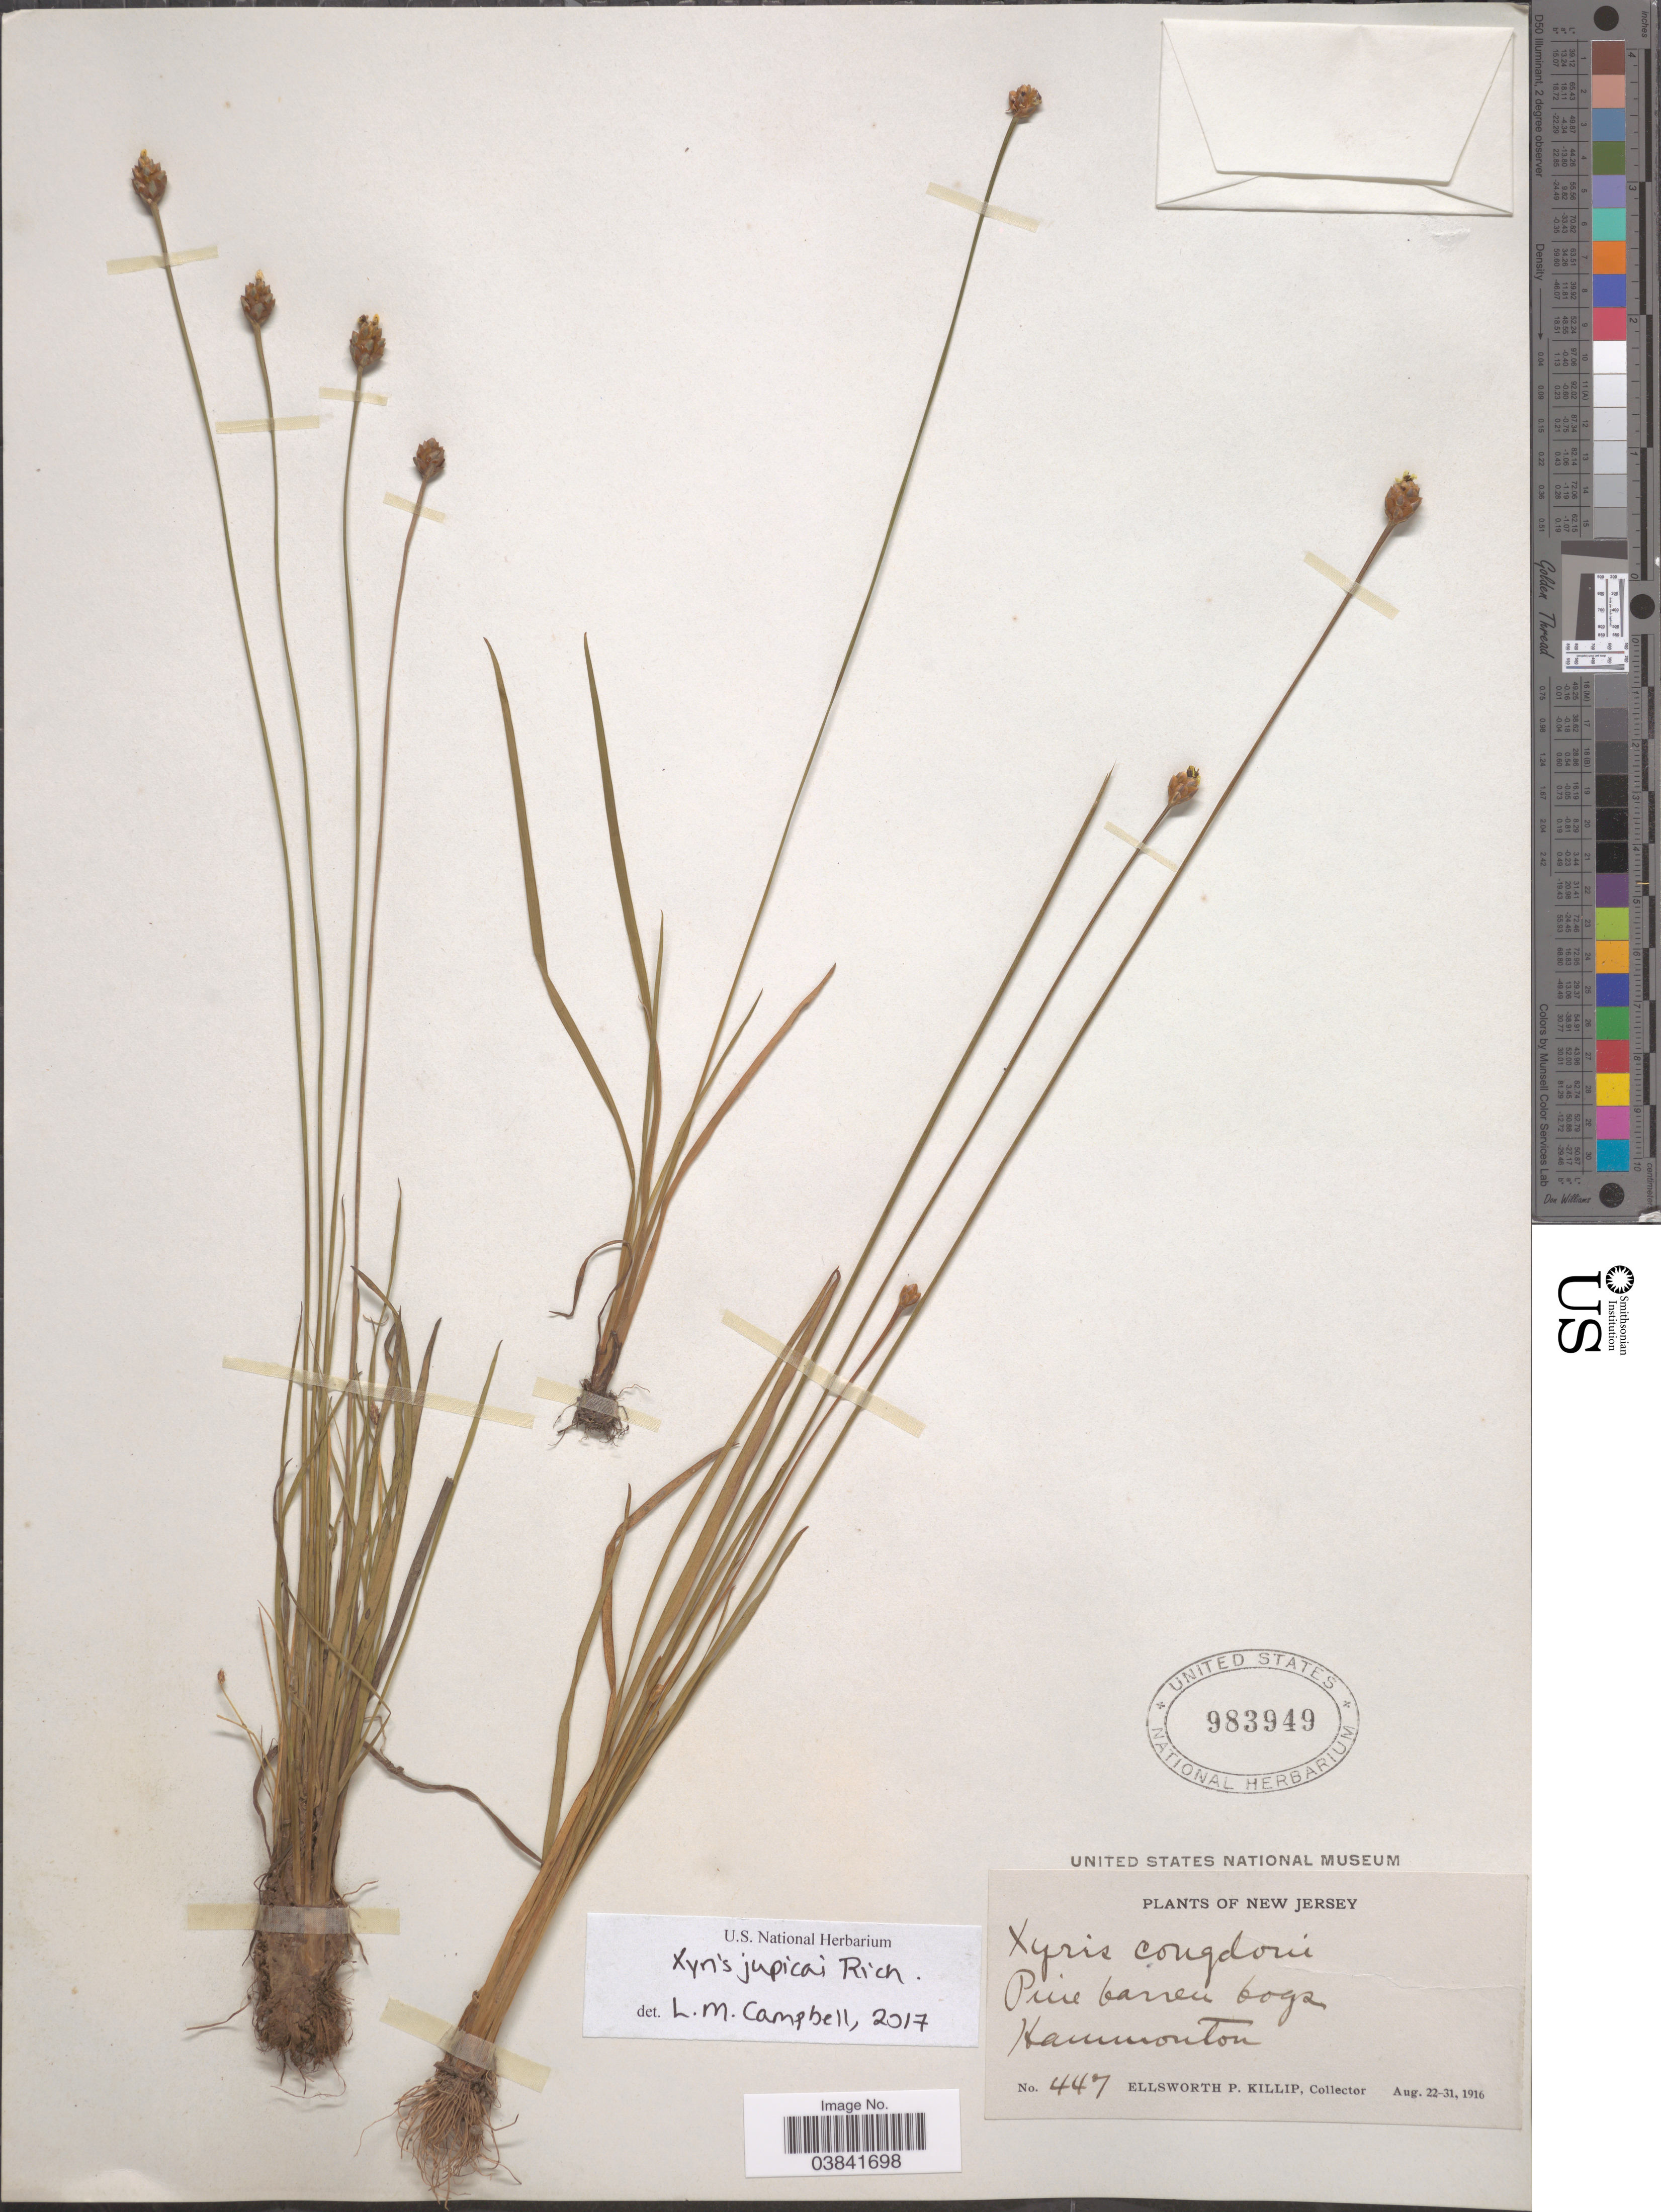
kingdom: Plantae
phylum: Tracheophyta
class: Liliopsida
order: Poales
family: Xyridaceae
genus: Xyris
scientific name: Xyris jupicai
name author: Rich.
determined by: Campbell, M. L.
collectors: E. P. Killip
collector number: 447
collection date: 1916-08-22/1916-08-31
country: United States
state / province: New Jersey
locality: Hammonton.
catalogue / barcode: US 983949